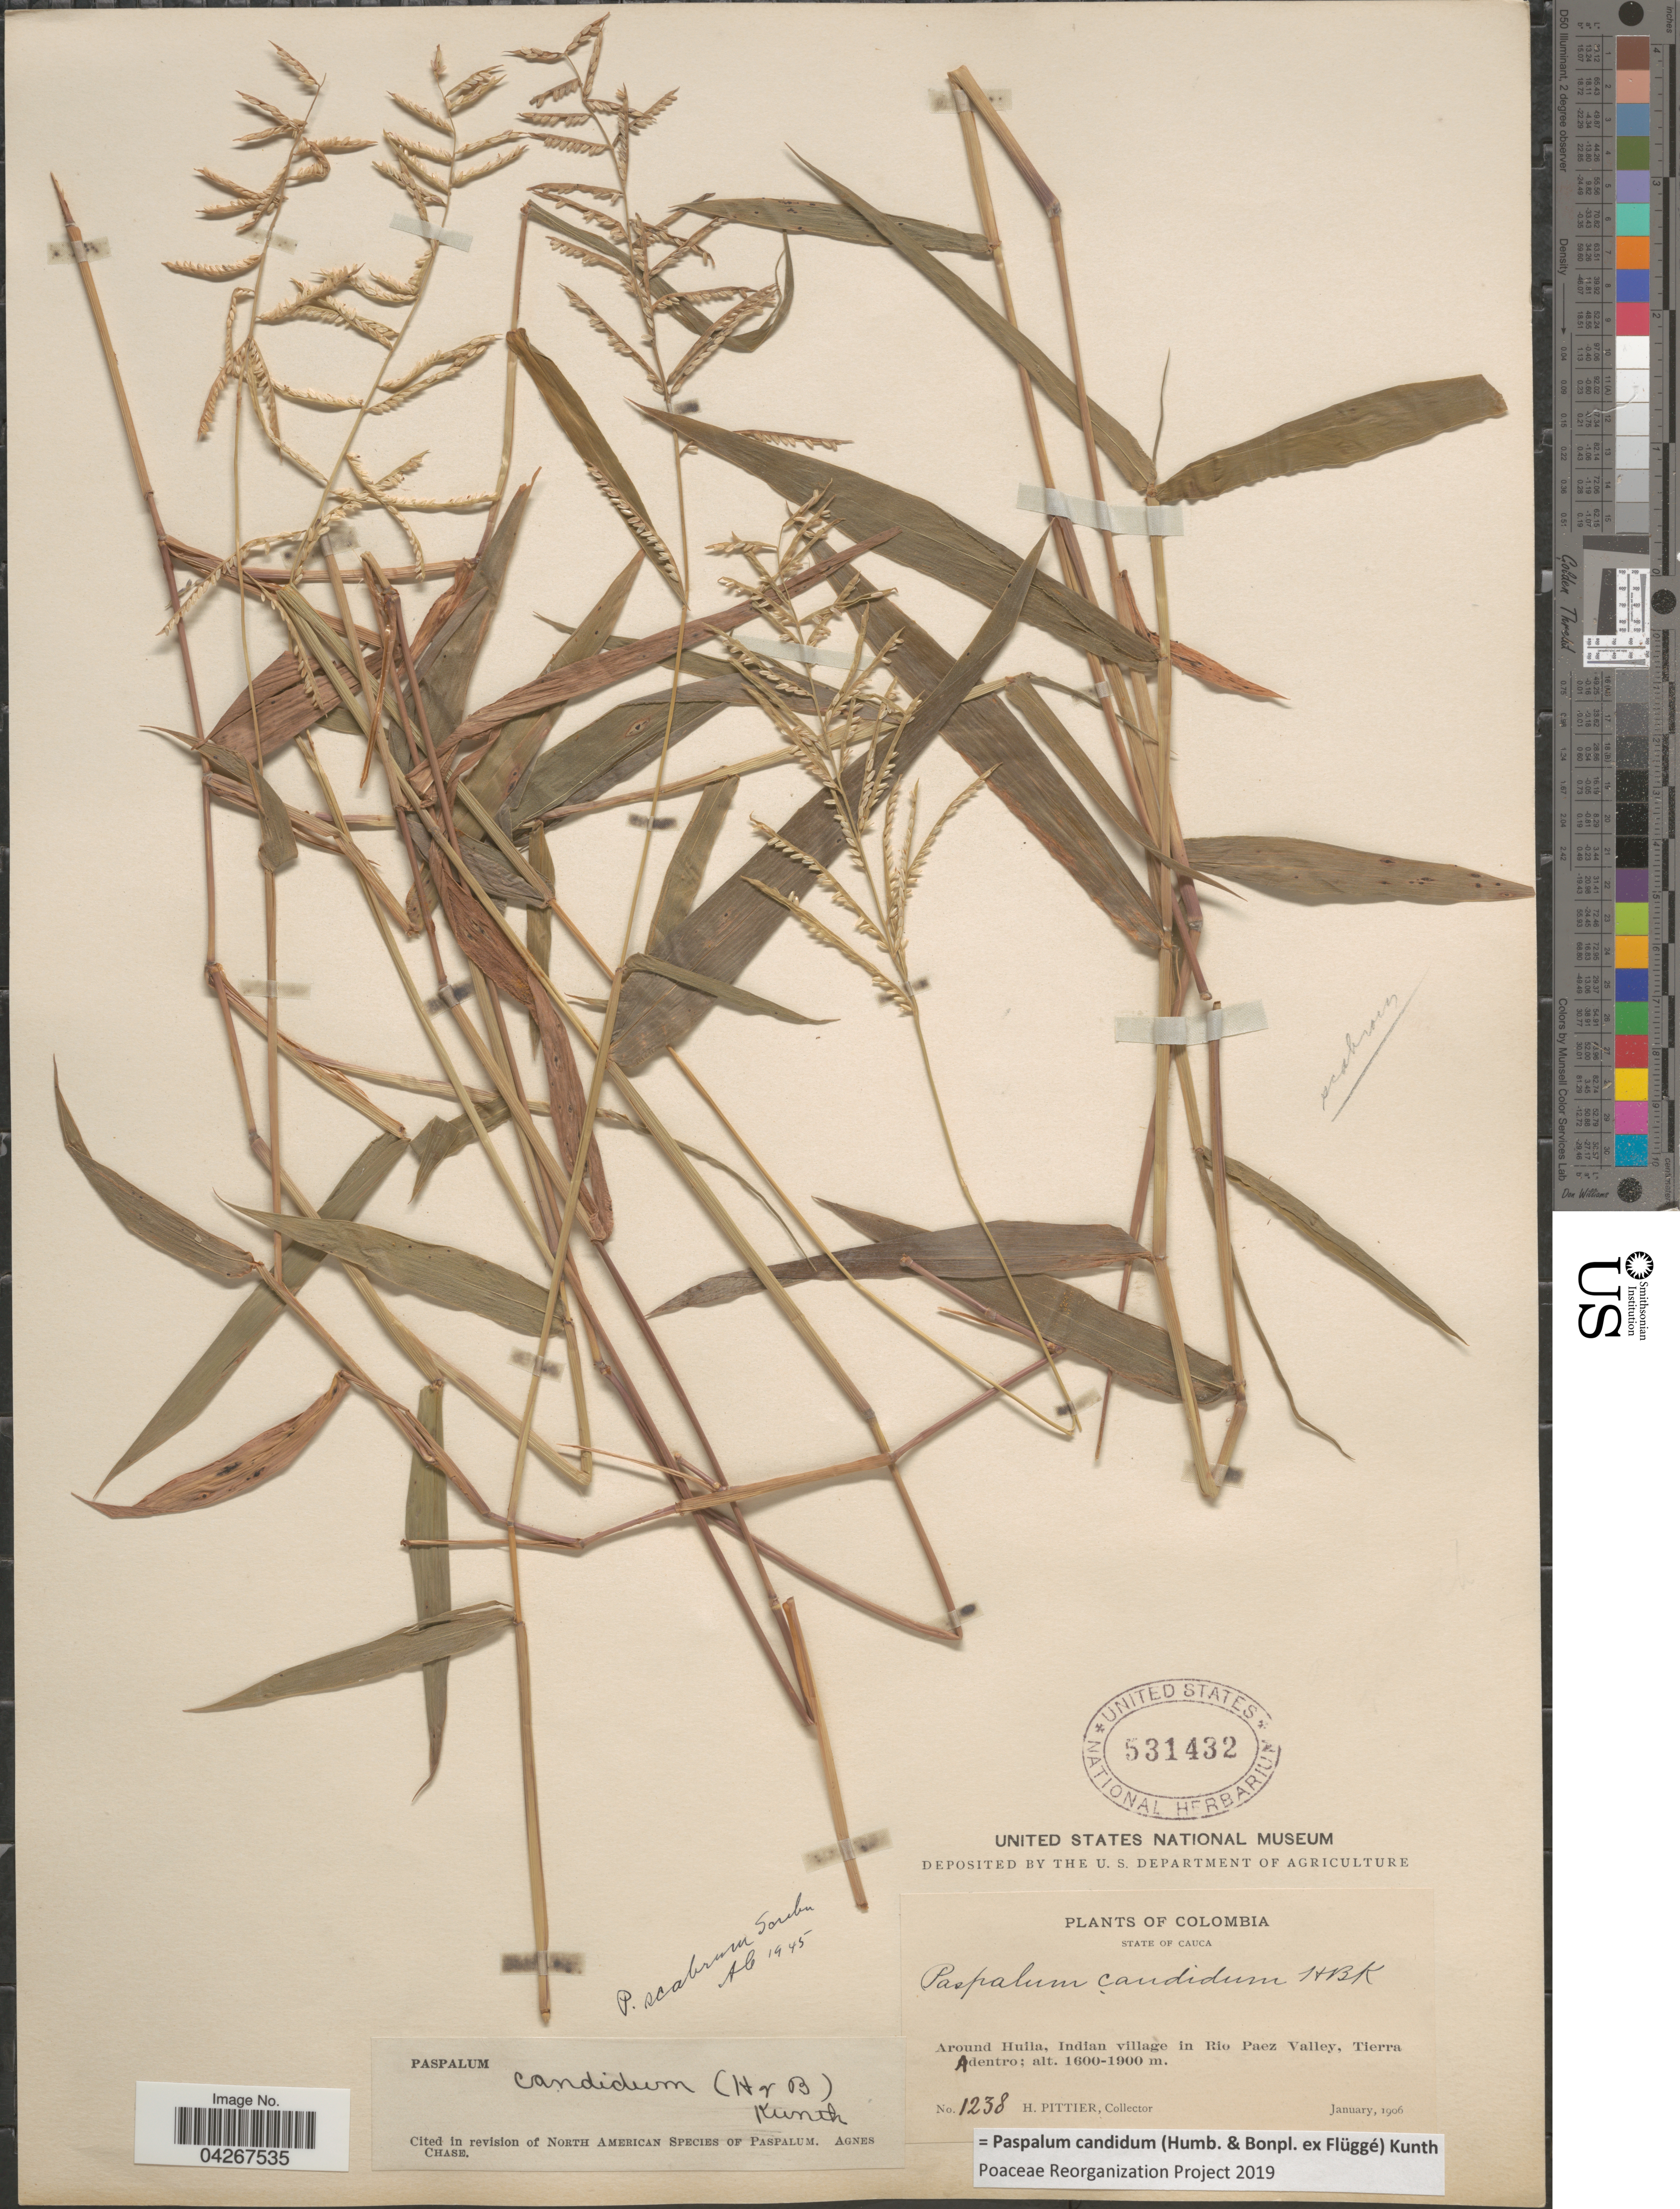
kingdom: Plantae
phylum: Tracheophyta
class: Liliopsida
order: Poales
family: Poaceae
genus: Paspalum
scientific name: Paspalum candidum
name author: (Humb. & Bonpl. ex Fleugge) Kunth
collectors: H. F. Pittier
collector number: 1238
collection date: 1906-01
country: Colombia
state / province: Cauca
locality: Around Huila, Indian village in Rio Paez Valley, Tierra Adentro.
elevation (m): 1600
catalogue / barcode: US 531432